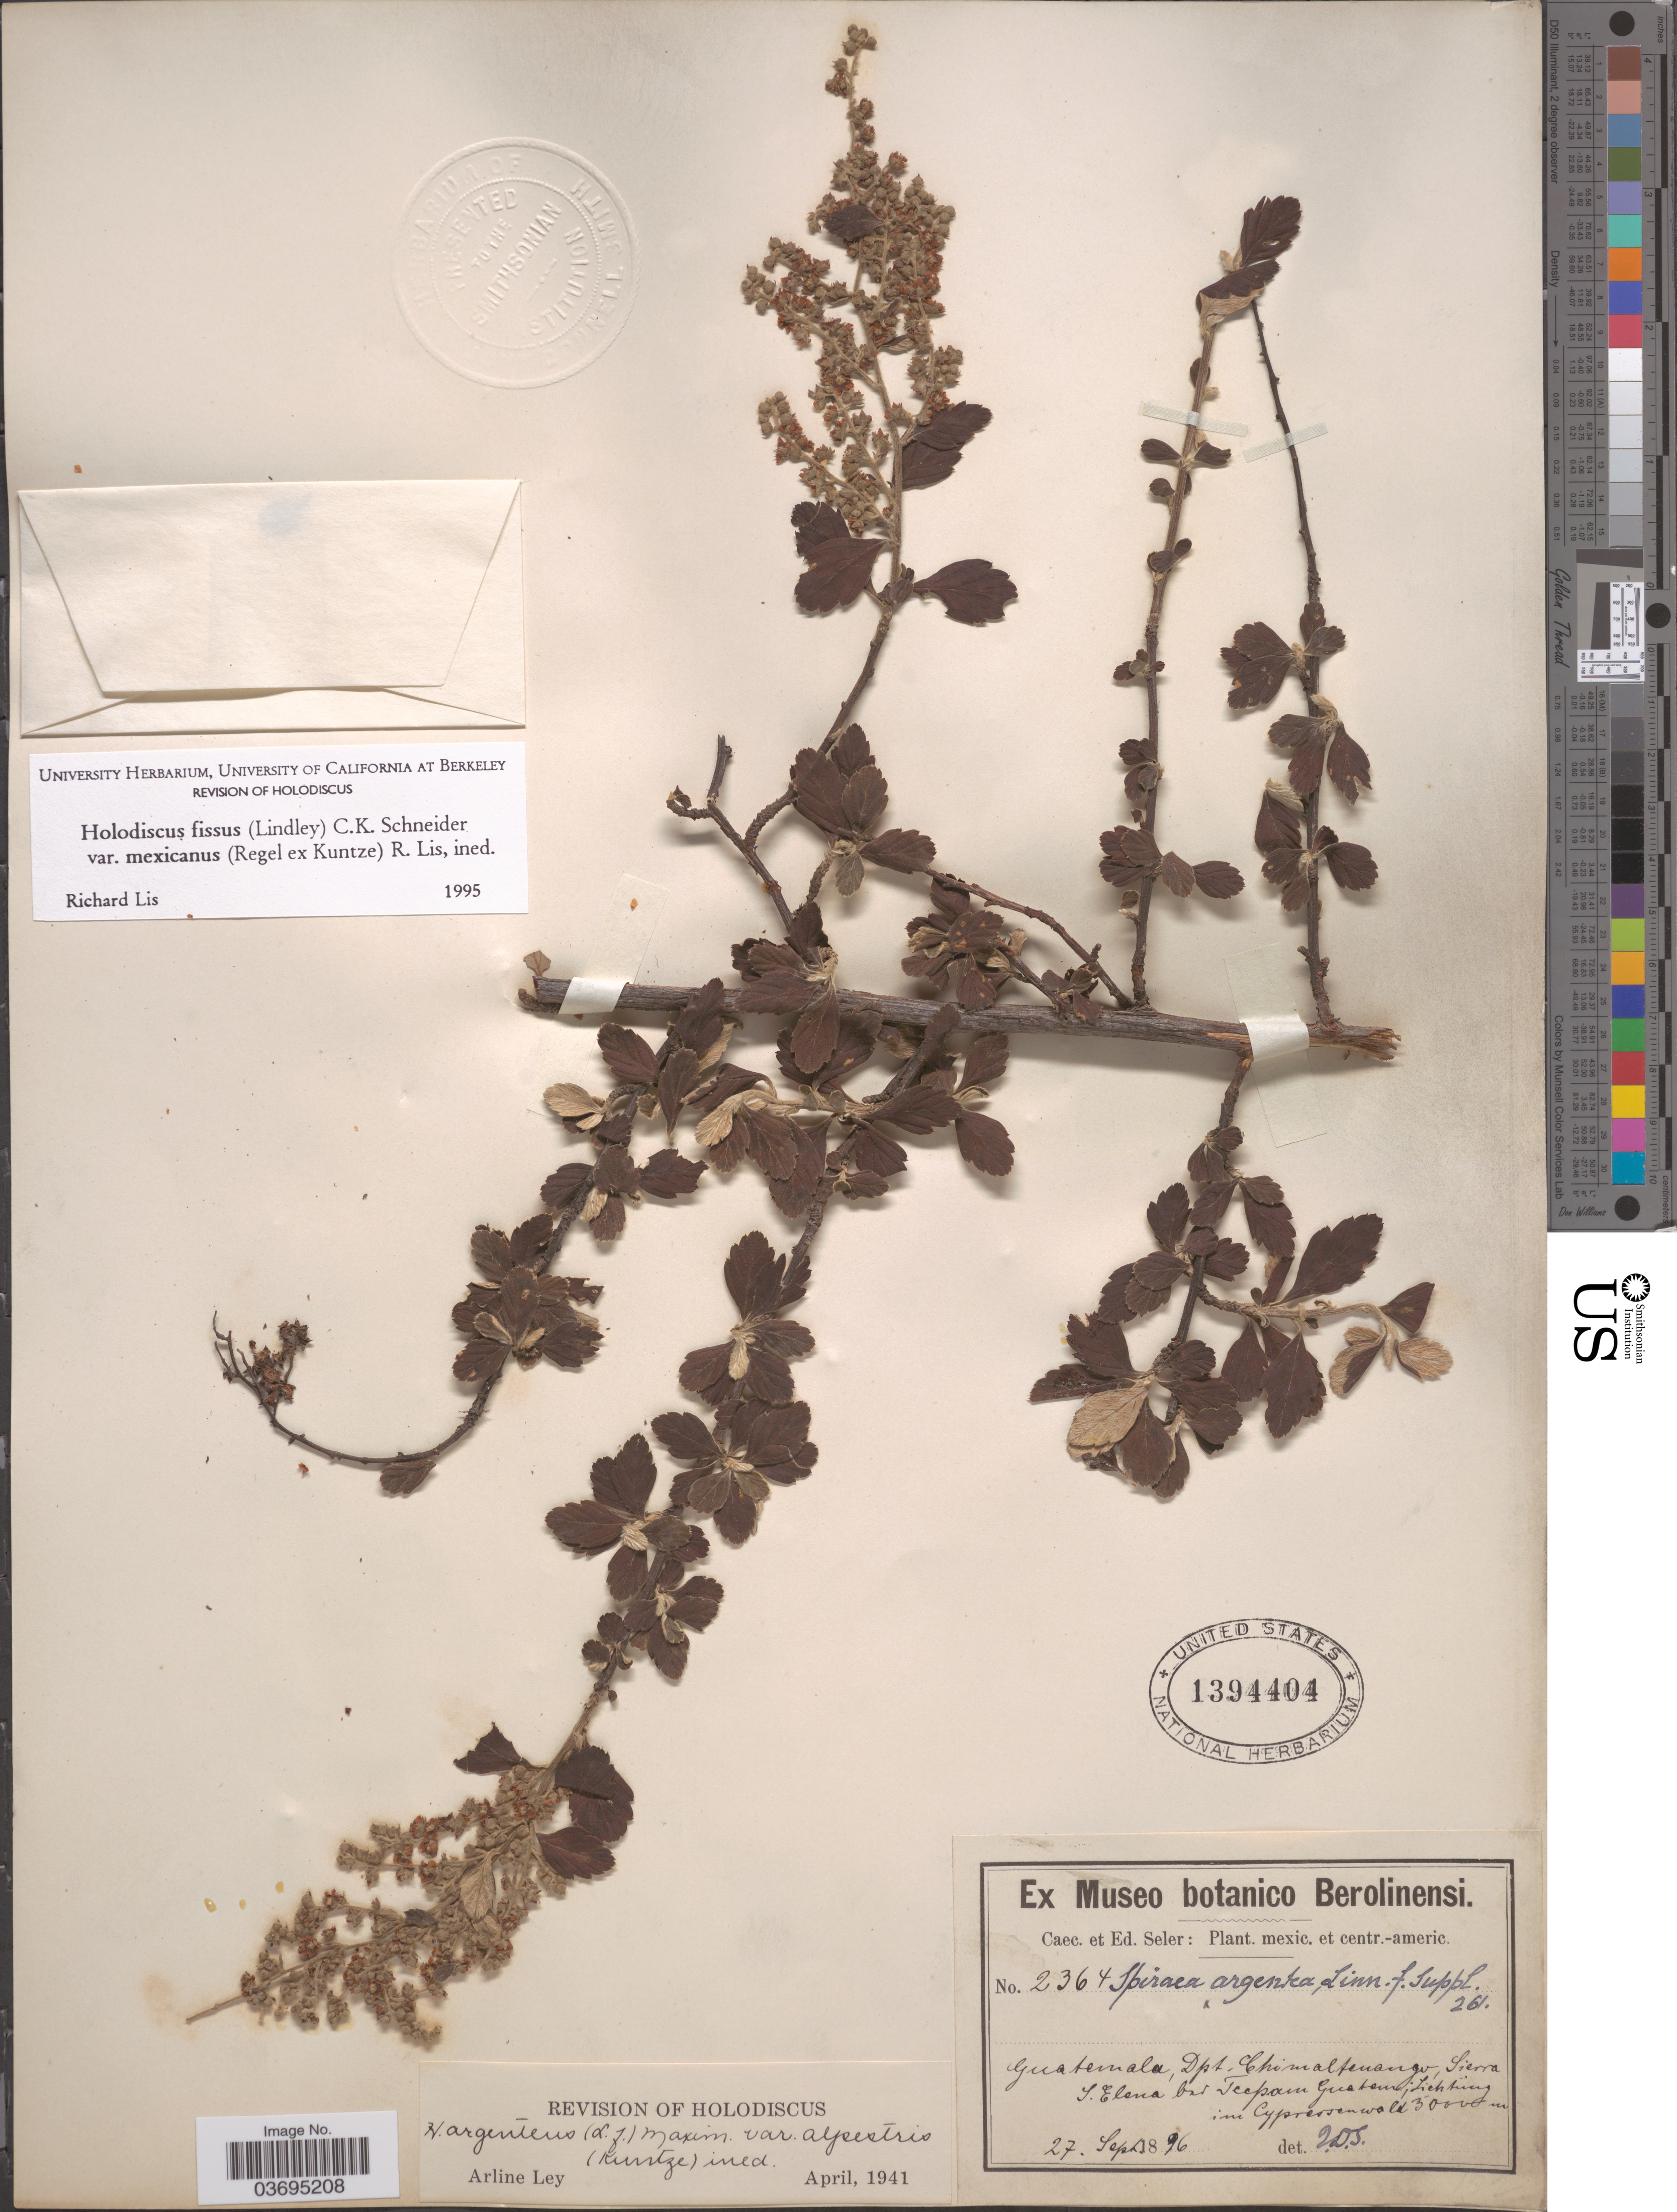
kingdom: Plantae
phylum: Tracheophyta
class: Magnoliopsida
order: Rosales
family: Rosaceae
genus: Holodiscus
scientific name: Holodiscus argenteus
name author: (L. f.) Maxim.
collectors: C. Seler & E. G. Seler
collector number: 2364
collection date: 1896-09-27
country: Guatemala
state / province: Chimaltenango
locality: Dpt. Chimaltenango, Sierra S. Elena bw Tecpan.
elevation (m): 3000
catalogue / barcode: US 1394404